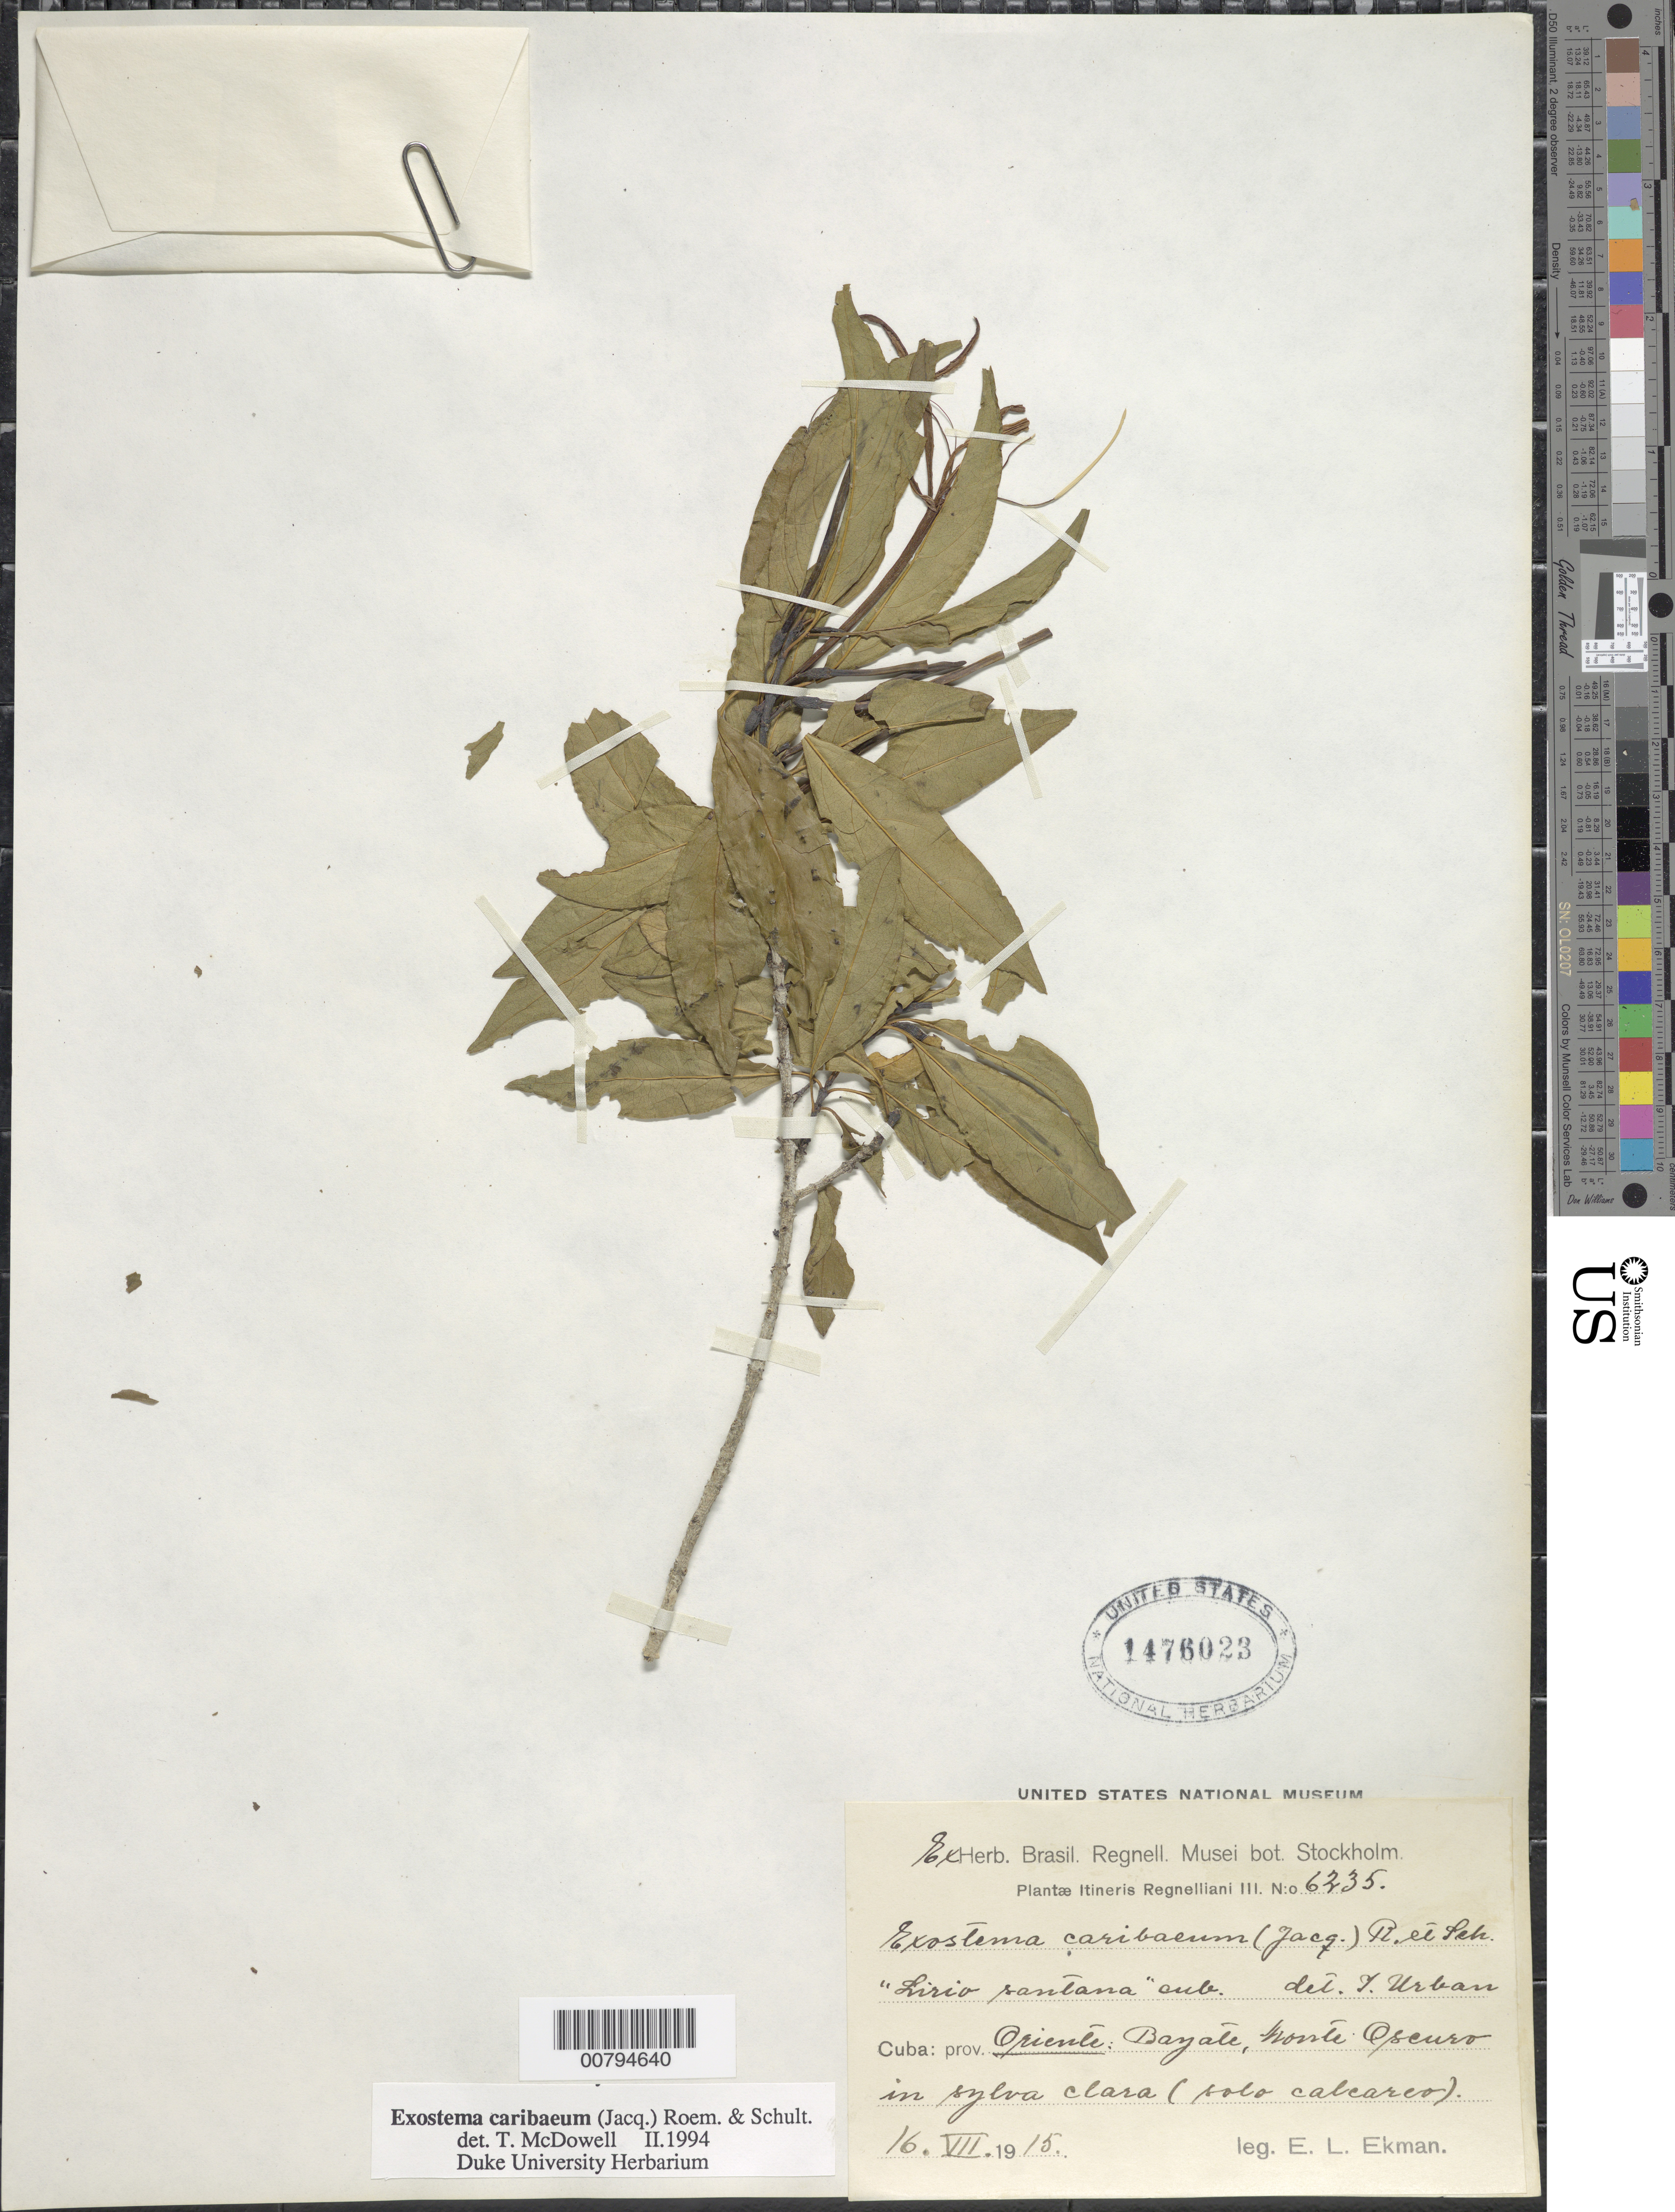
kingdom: Plantae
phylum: Tracheophyta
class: Magnoliopsida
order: Gentianales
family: Rubiaceae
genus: Exostema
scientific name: Exostema caribaeum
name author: (Jacq.) Roem. & Schult.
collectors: E. L. Ekman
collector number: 6235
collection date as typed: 16 Jul 1915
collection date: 1915-07-16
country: Cuba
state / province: Oriente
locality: Bayate, Monte Oseuro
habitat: In sylva clara (solo calcareo)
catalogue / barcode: US 1476023